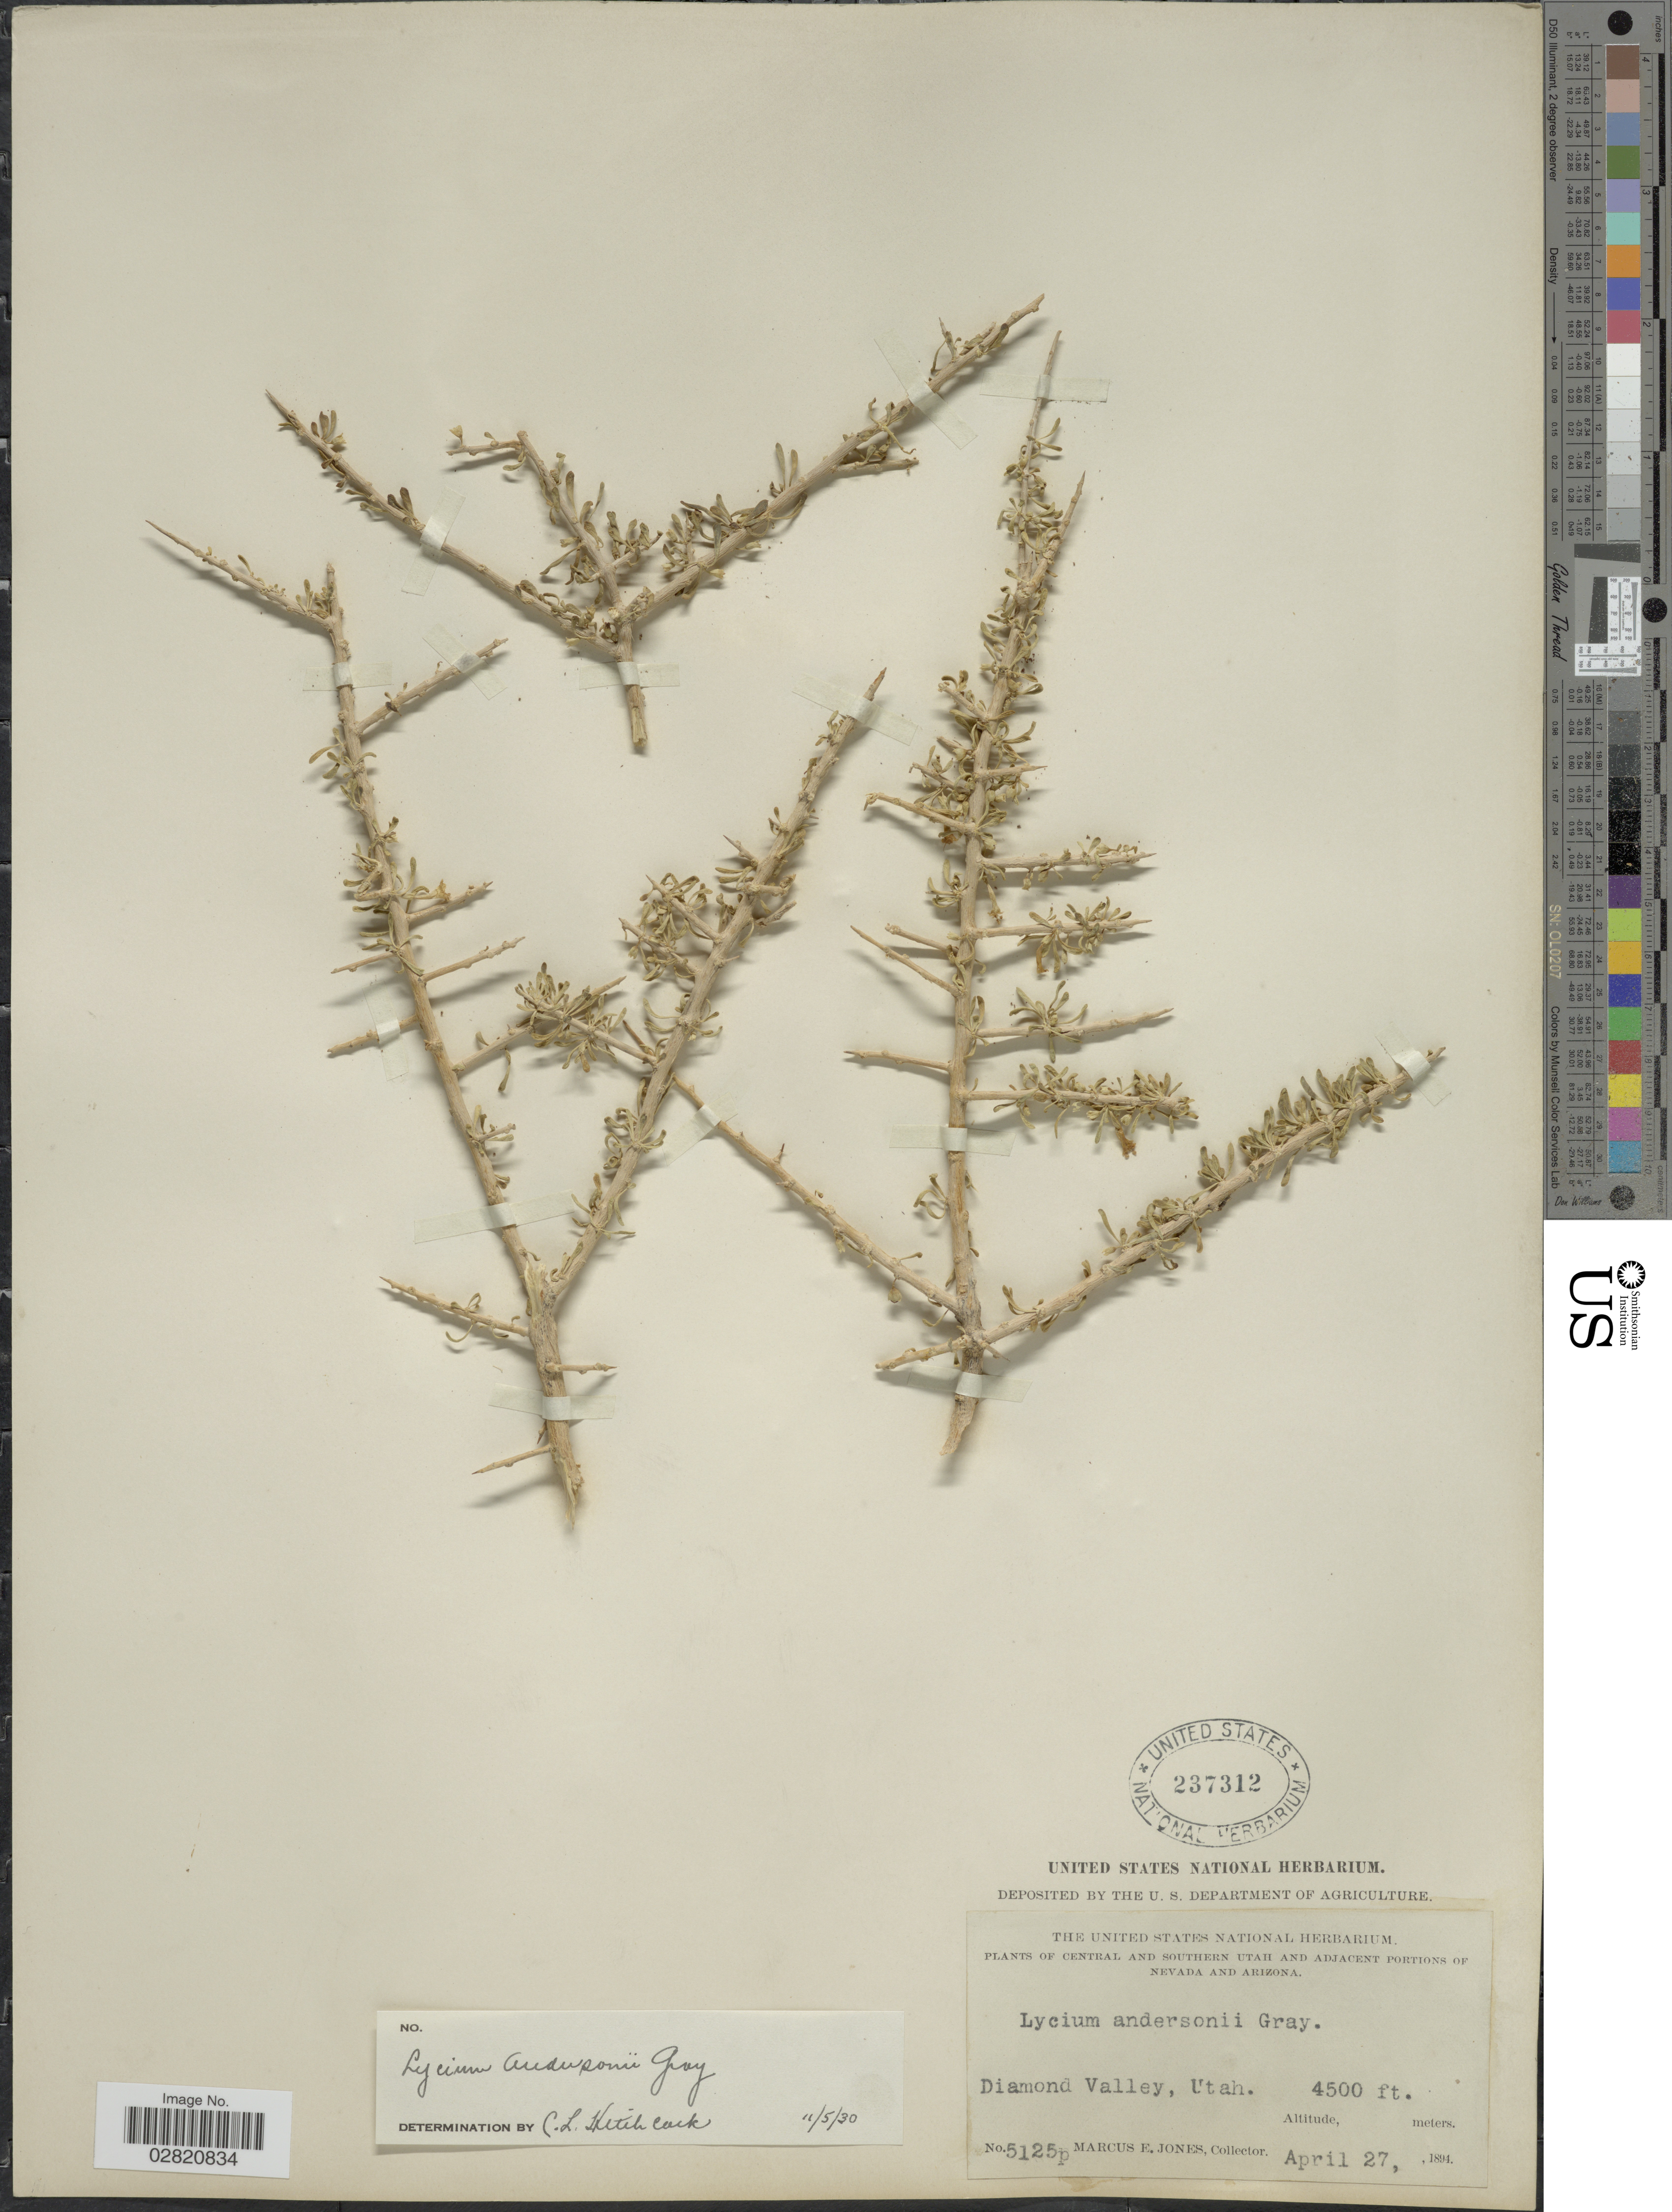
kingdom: Plantae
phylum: Tracheophyta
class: Magnoliopsida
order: Solanales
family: Solanaceae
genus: Lycium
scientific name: Lycium andersonii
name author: A. Gray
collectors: M. E. Jones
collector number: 5125p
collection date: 1894-04-27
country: United States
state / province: Utah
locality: Central and Southern Utah. Diamond Valley.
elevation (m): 1372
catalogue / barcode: US 237312